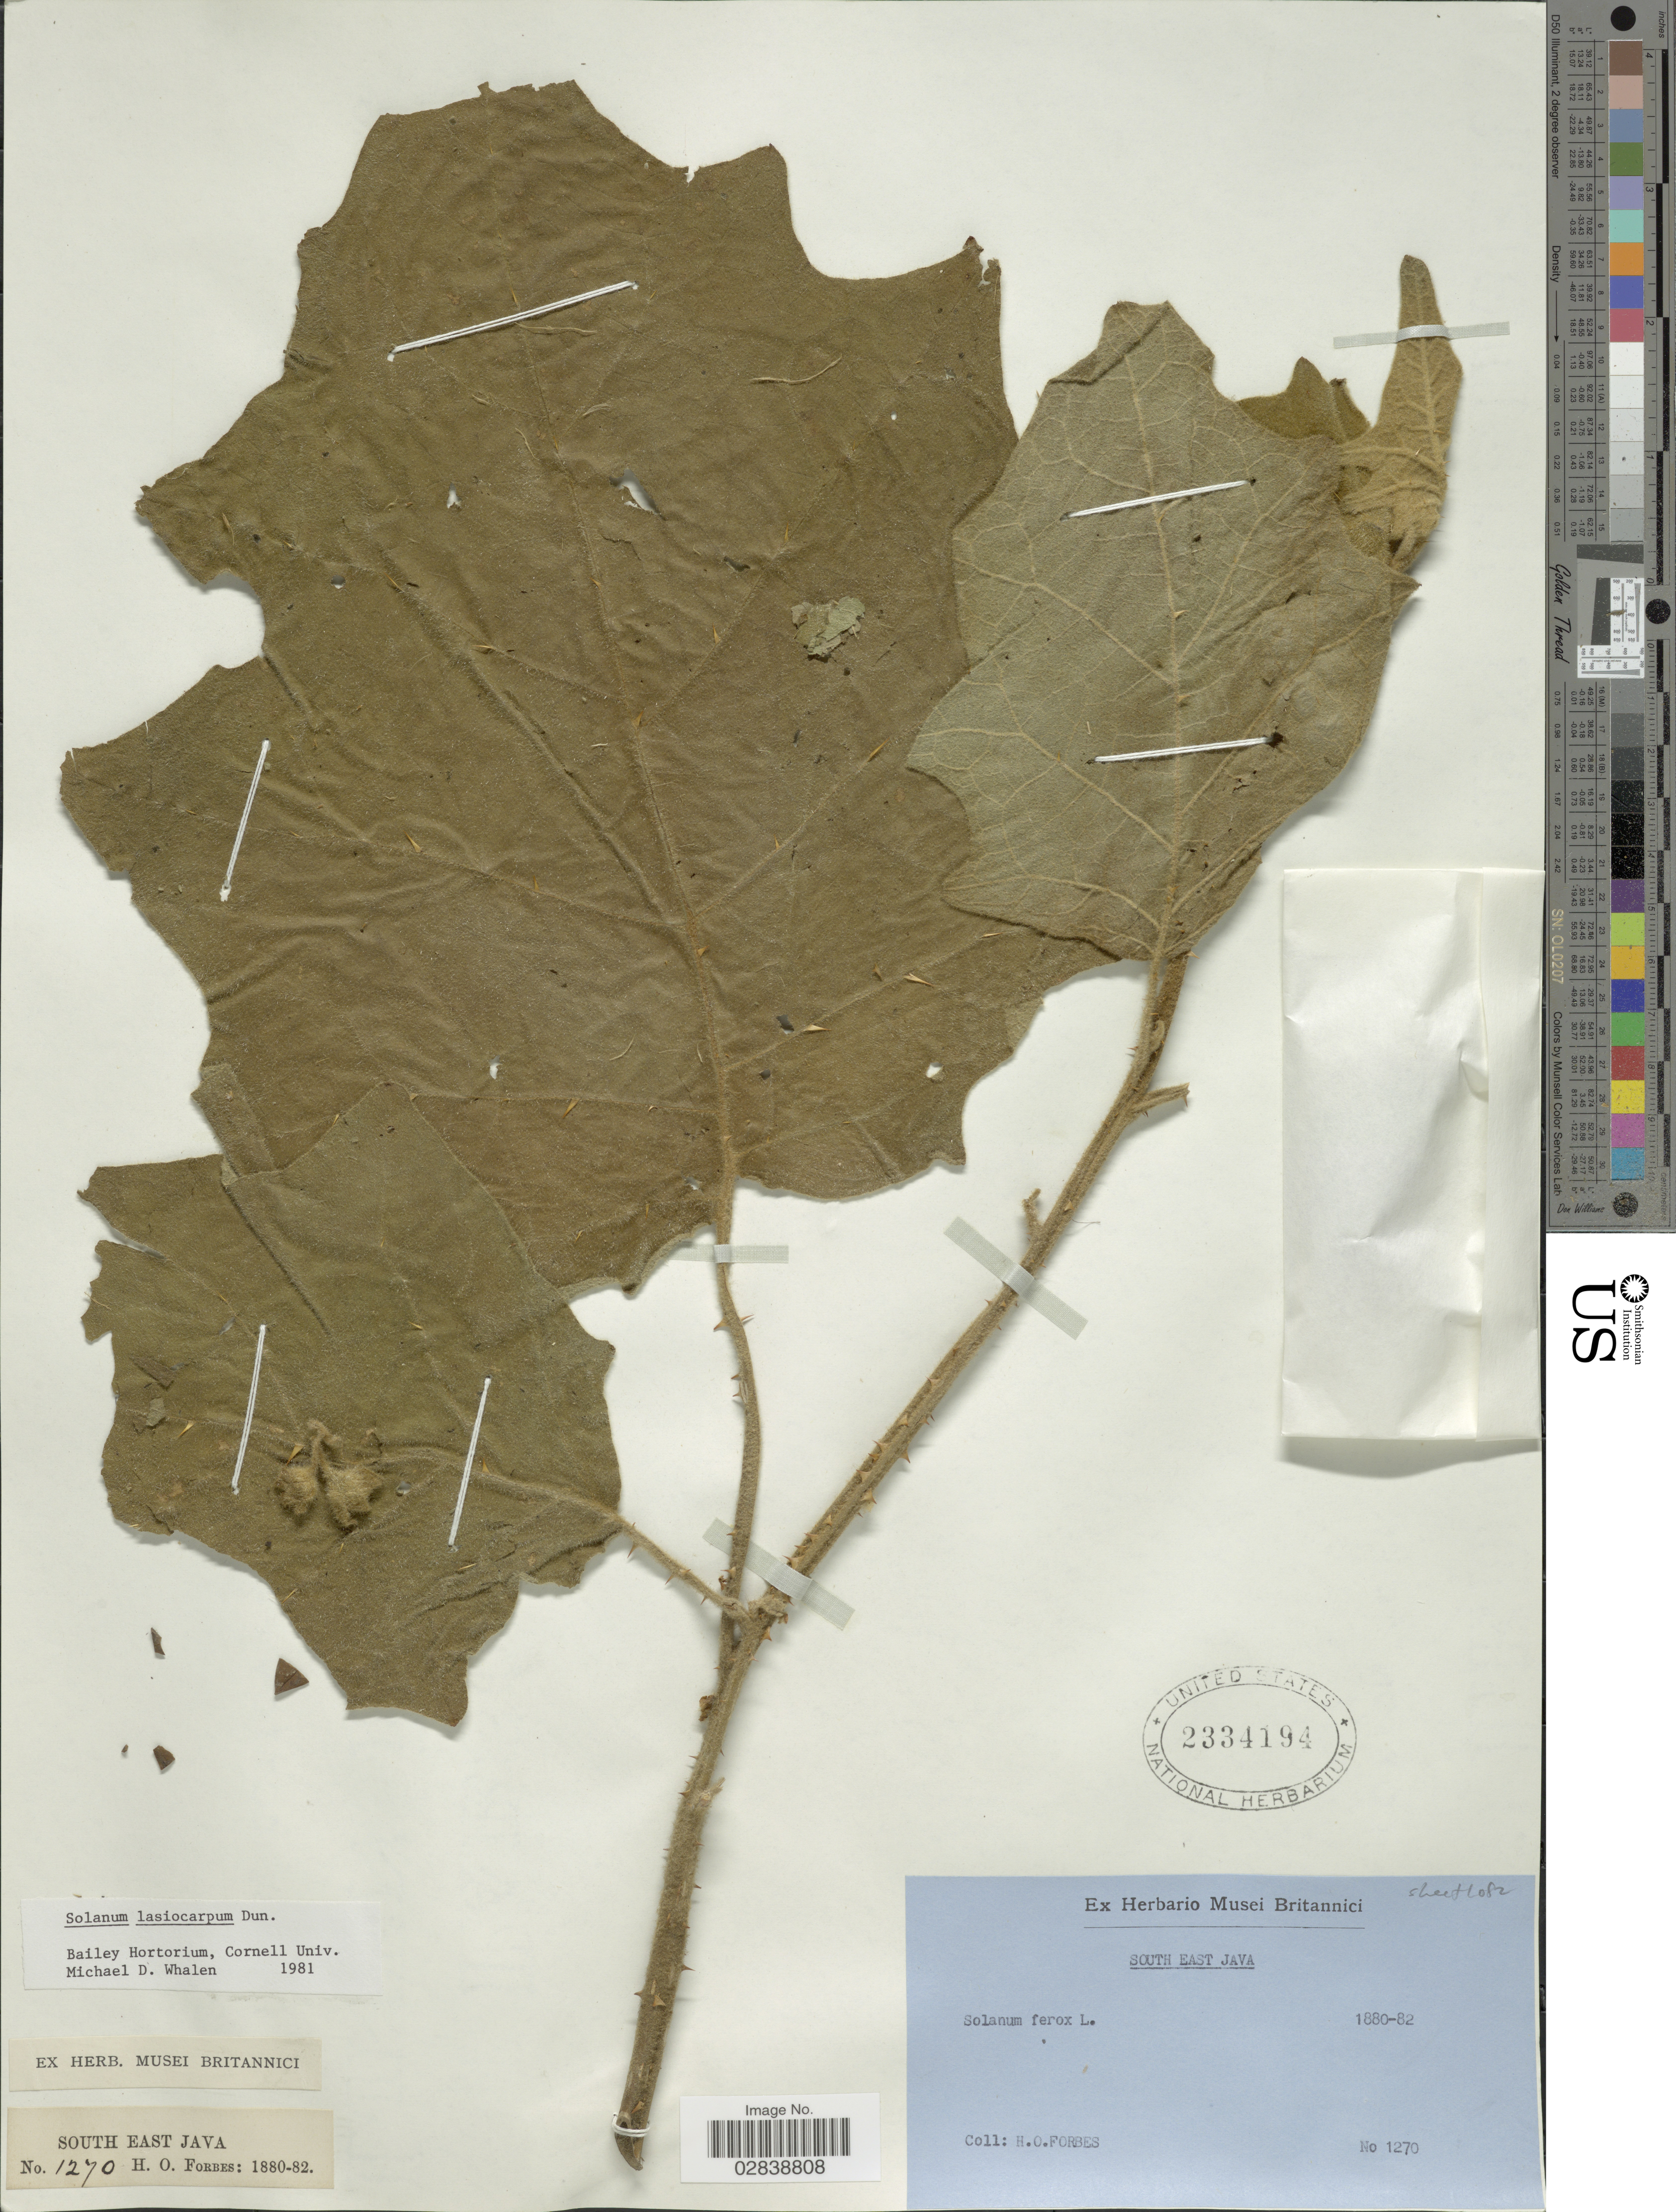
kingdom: Plantae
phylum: Tracheophyta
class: Magnoliopsida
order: Solanales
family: Solanaceae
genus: Solanum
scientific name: Solanum lasiocarpum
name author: Dunal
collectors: H. O. Forbes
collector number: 1270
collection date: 1880/1882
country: Indonesia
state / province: Java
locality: South East Java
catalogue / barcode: US 2334194